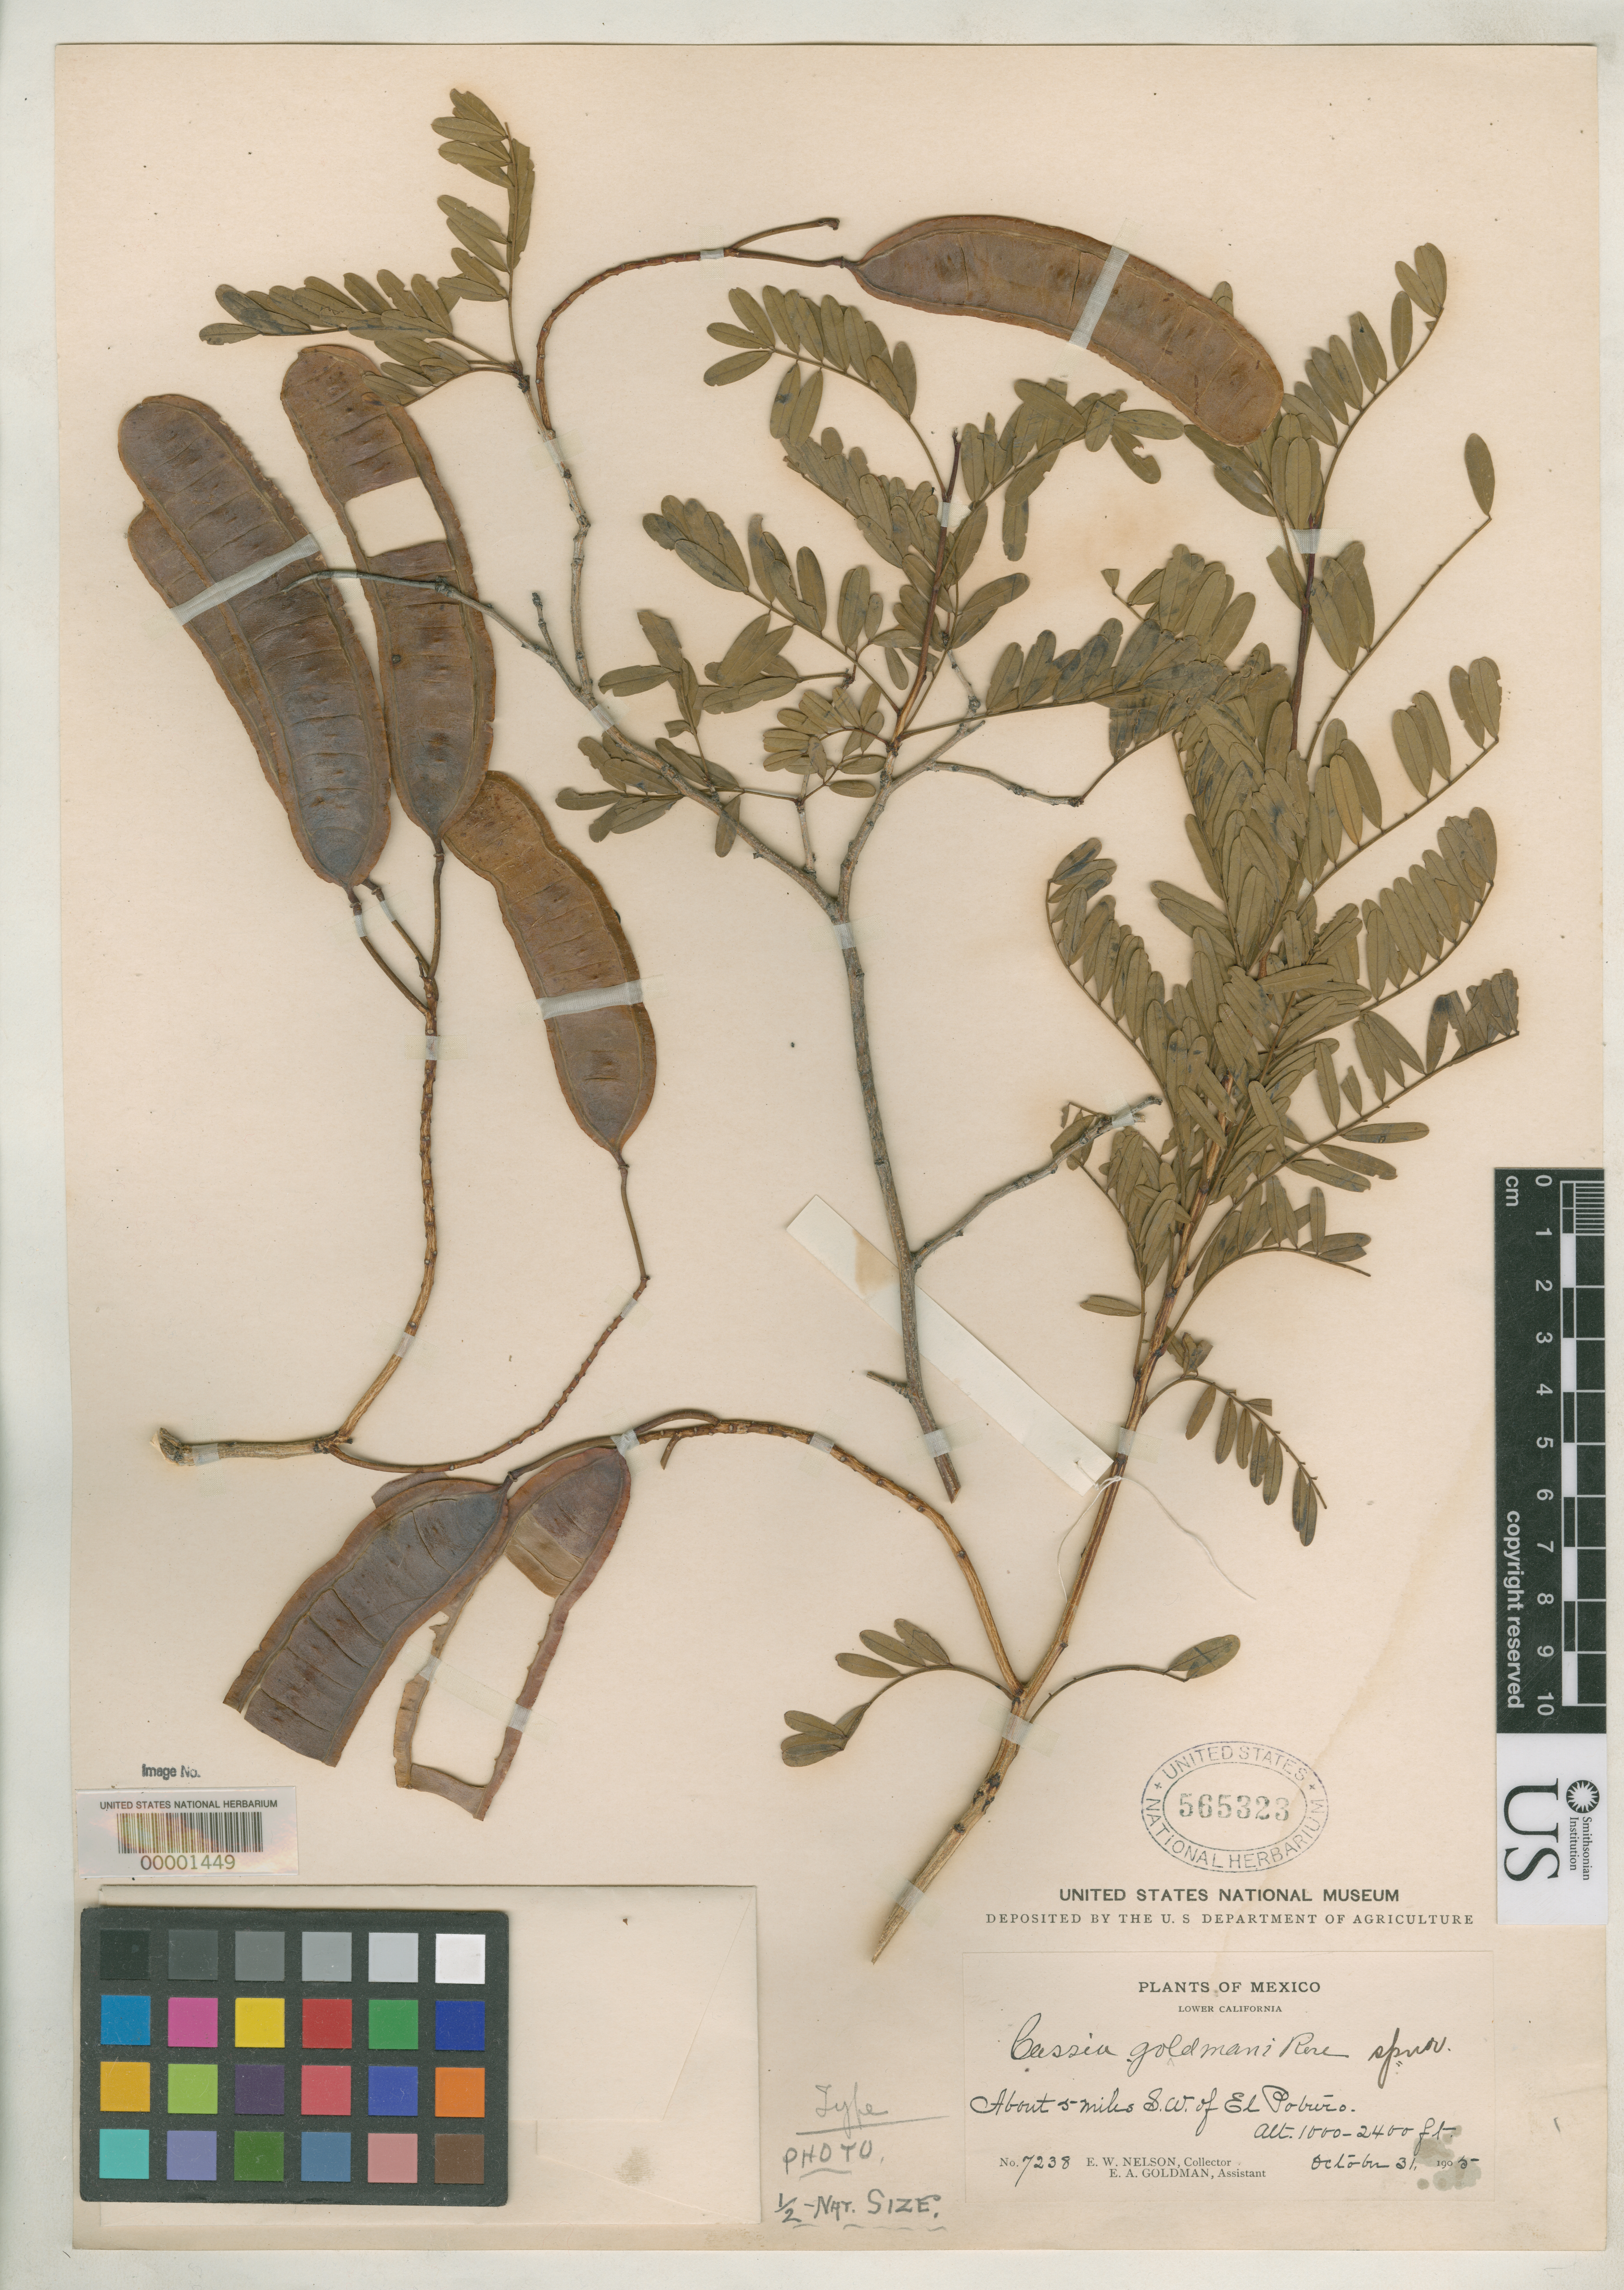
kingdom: Plantae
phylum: Tracheophyta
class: Magnoliopsida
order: Fabales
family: Fabaceae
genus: Cassia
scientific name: Cassia goldmanii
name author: Rose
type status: Holotype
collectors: E. W. Nelson & E. A. Goldman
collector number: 7238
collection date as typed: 31 Oct 1905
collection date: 1905-10-31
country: Mexico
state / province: Baja California Sur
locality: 5 km SW of El Potrero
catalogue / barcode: US 565323